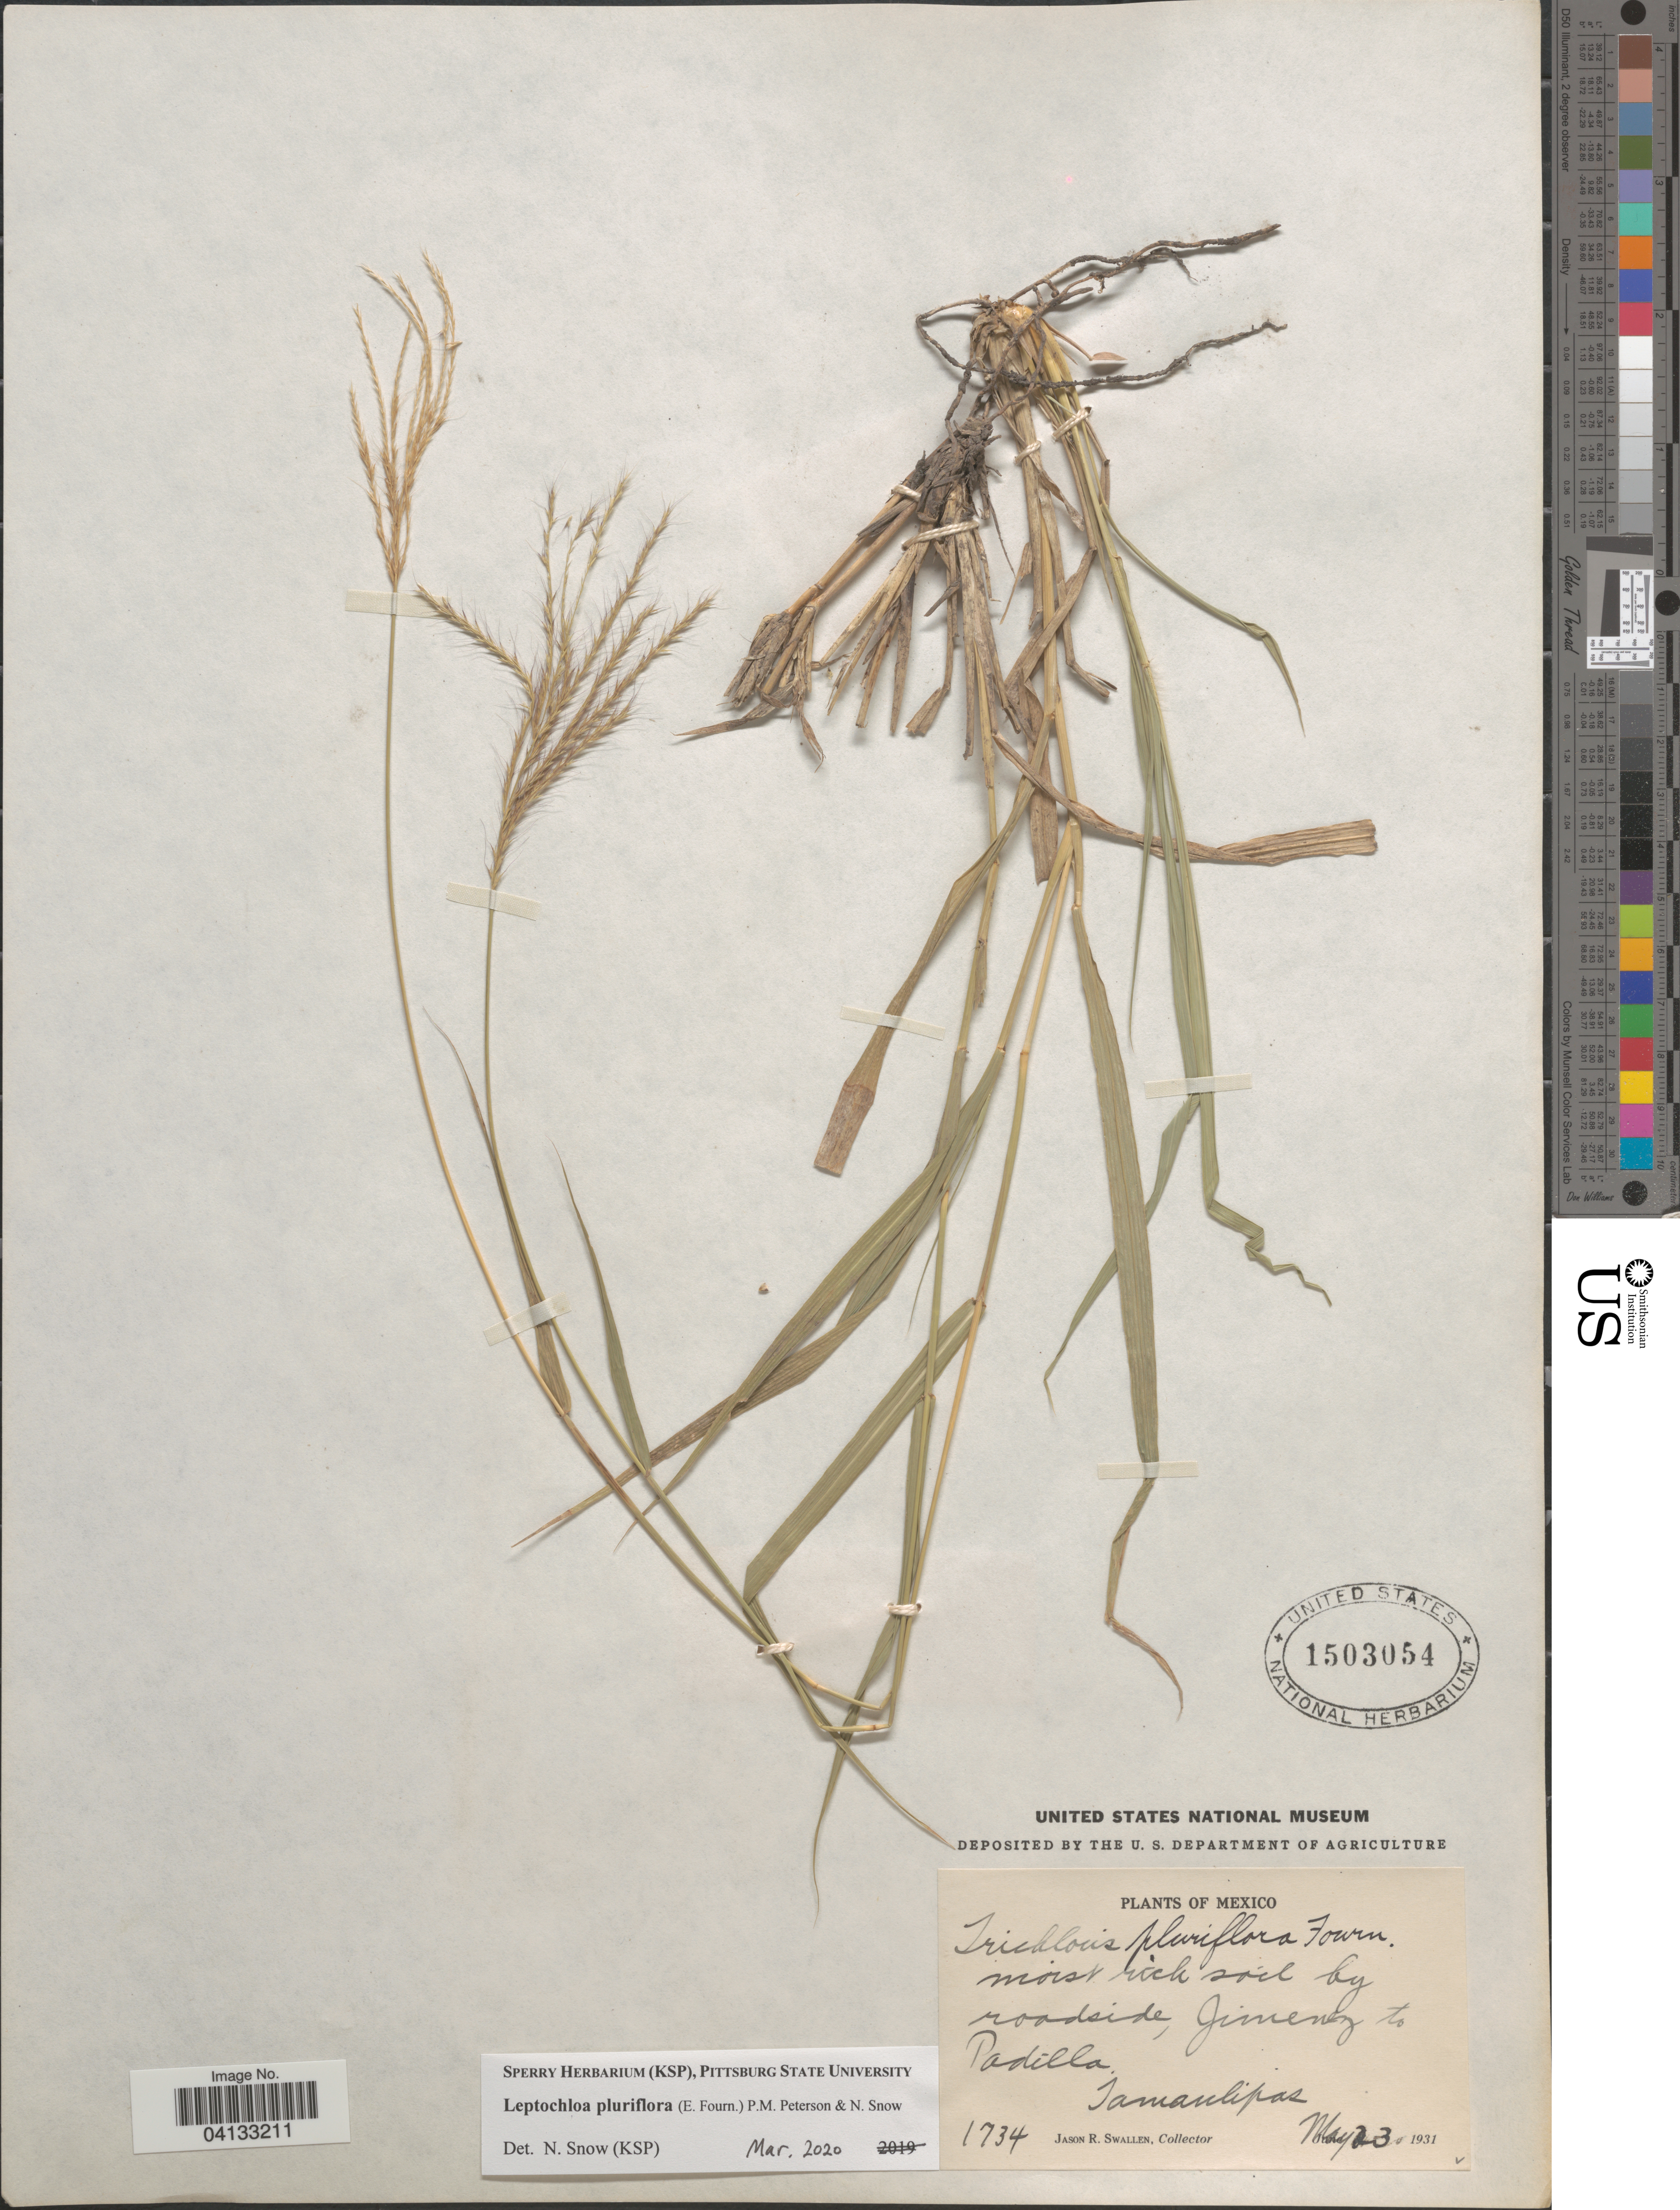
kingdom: Plantae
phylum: Tracheophyta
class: Liliopsida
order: Poales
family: Poaceae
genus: Leptochloa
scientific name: Leptochloa pluriflora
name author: (E. Fourn.) P.M. Peterson & N. Snow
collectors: J. R. Swallen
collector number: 1734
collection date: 1931-05-23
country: Mexico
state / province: Tamaulipas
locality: By roadside, Jimenez to Padilla.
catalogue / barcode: US 1503054